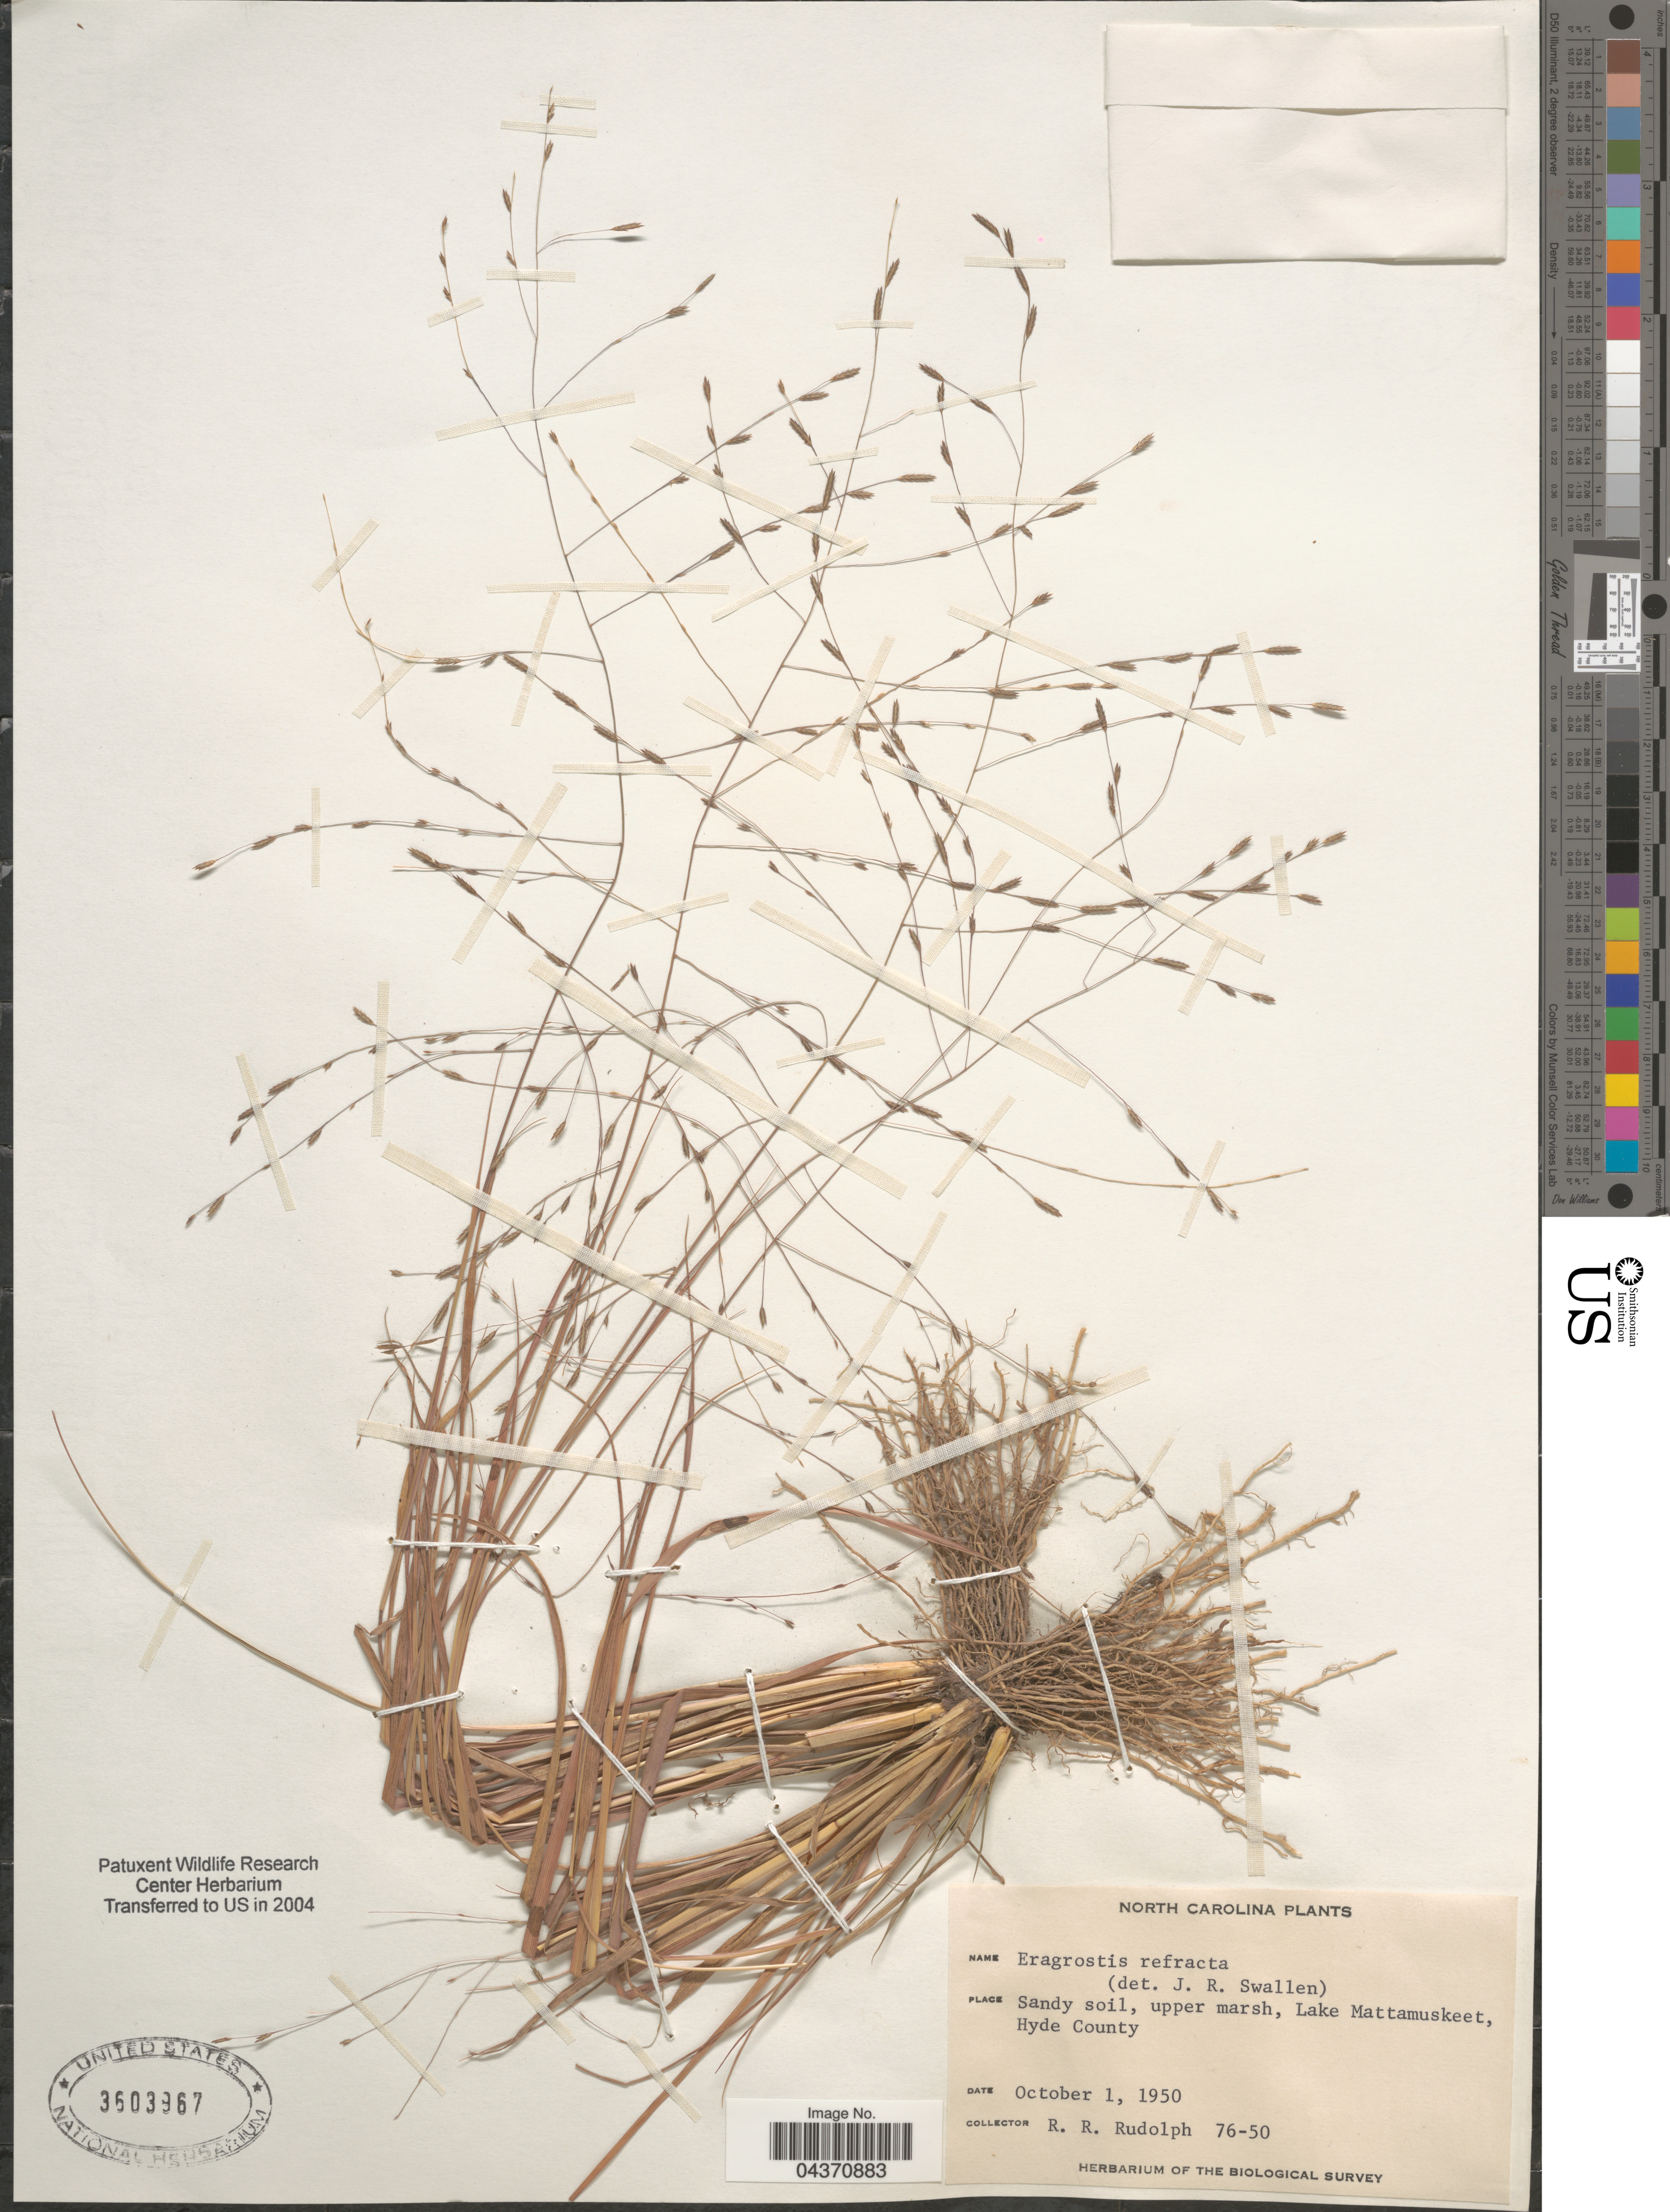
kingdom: Plantae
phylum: Tracheophyta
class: Liliopsida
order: Poales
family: Poaceae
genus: Eragrostis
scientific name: Eragrostis refracta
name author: (Muhl.) Scribn.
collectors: R. Rudolph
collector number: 76-50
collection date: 1950-10-01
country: United States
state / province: North Carolina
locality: Lake Mattamuskeet, Hyde County. The Biological Survey.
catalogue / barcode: US 3603967